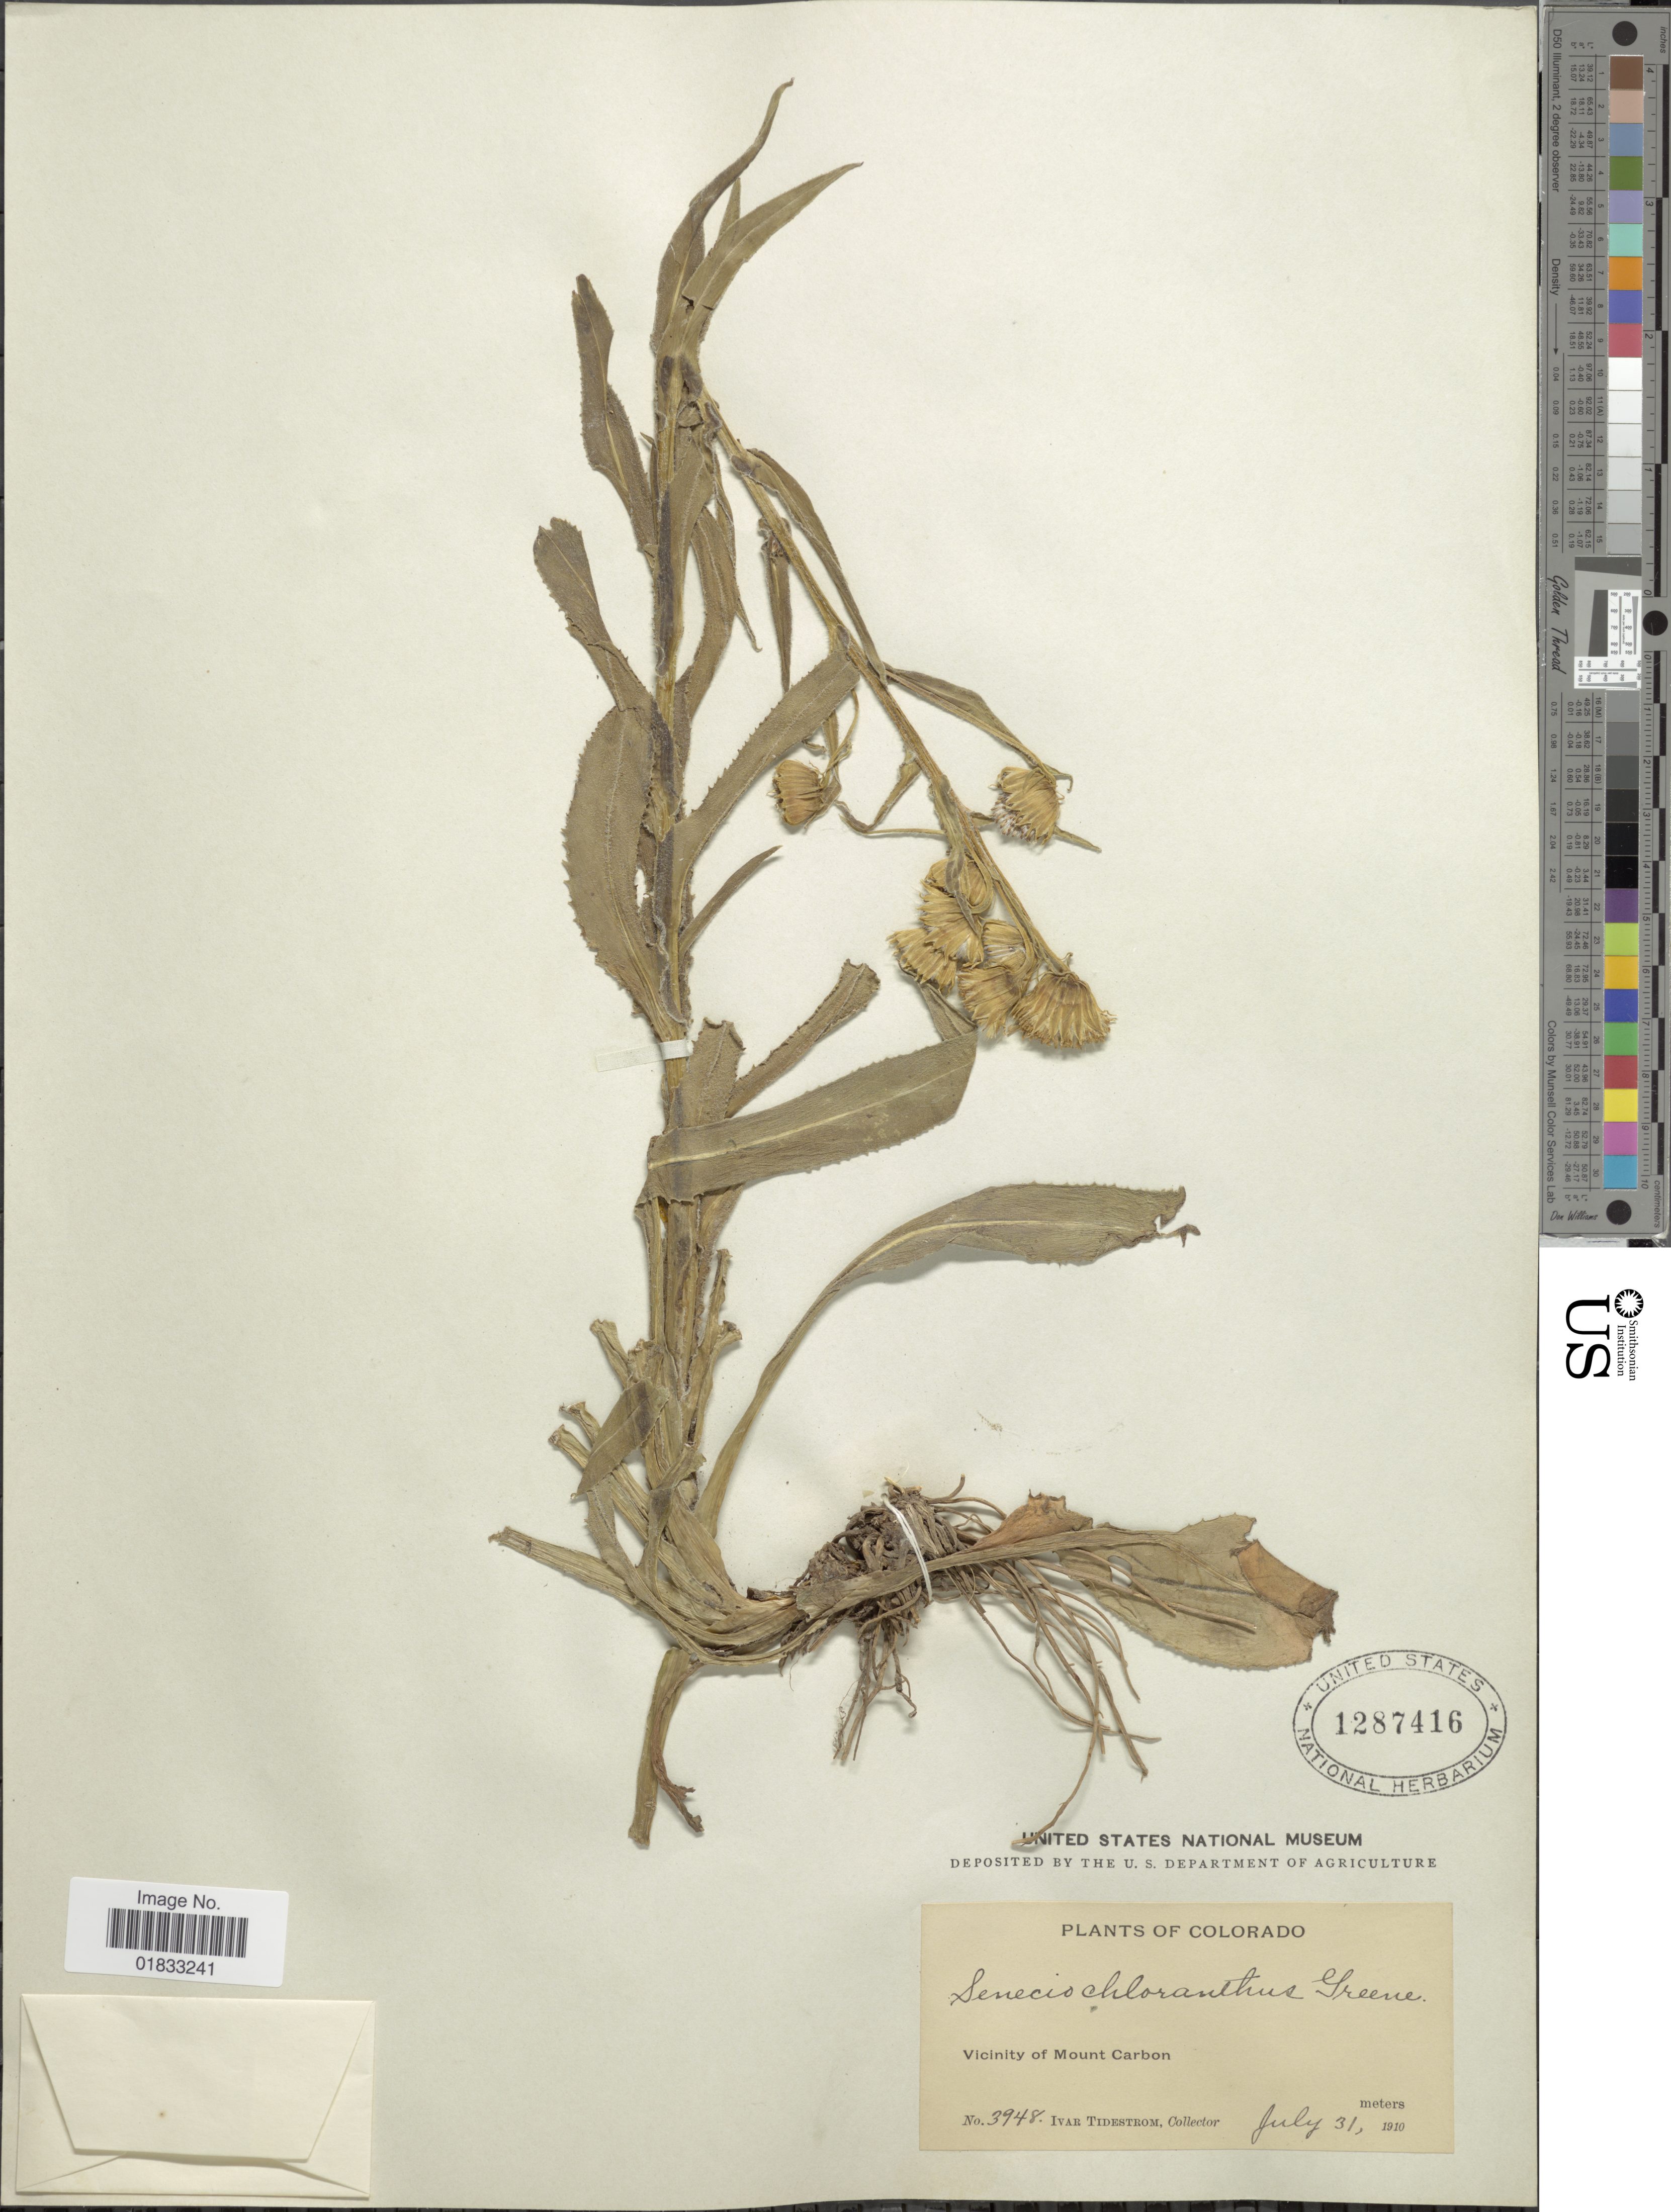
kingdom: Plantae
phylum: Tracheophyta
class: Magnoliopsida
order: Asterales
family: Asteraceae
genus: Senecio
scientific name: Senecio chloranthus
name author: Greene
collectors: I. F. Tidestrom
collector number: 3948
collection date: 1910-07-31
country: United States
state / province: Colorado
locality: Vicinity of Mount Carbon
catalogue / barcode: US 1287416